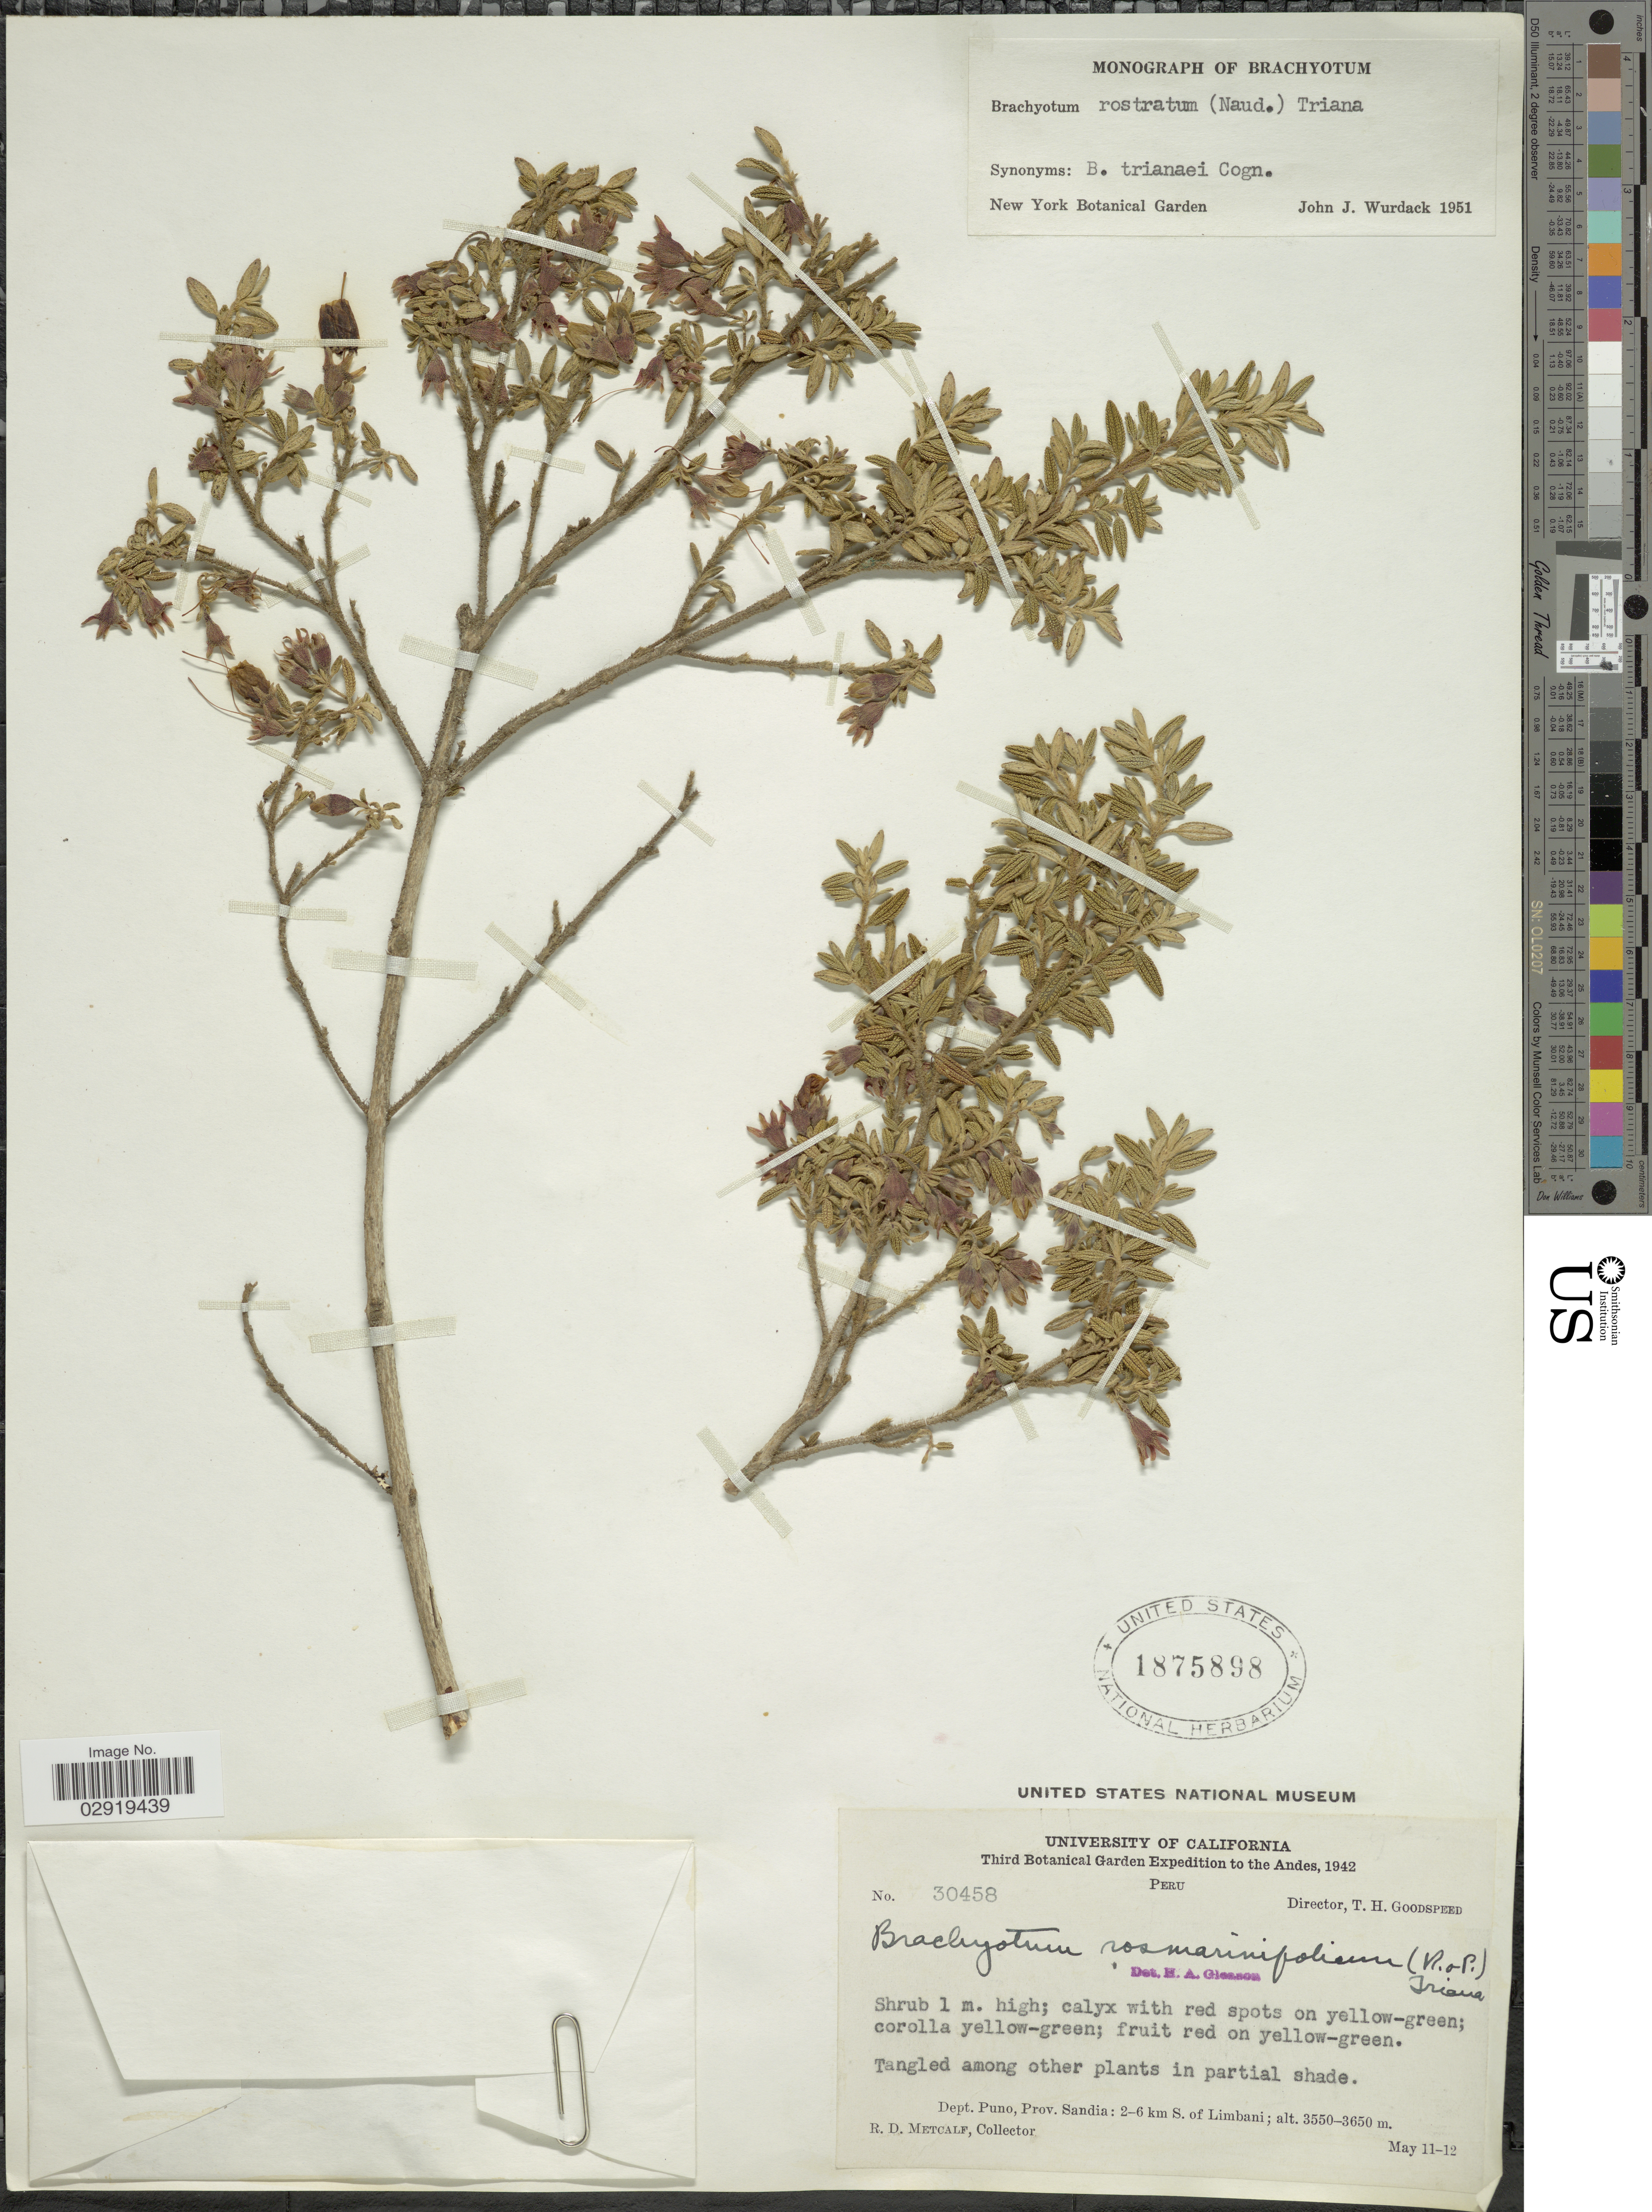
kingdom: Plantae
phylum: Tracheophyta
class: Magnoliopsida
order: Myrtales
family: Melastomataceae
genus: Brachyotum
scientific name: Brachyotum rostratum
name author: (Naudin) Triana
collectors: R. D. Metcalf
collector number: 30458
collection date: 1942-05-11/1942-05-12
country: Peru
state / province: Puno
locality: Andes. Dept. Puno, Prov. Sandia: 2-6 km S. of Limbani.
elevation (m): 3550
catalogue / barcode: US 1875898